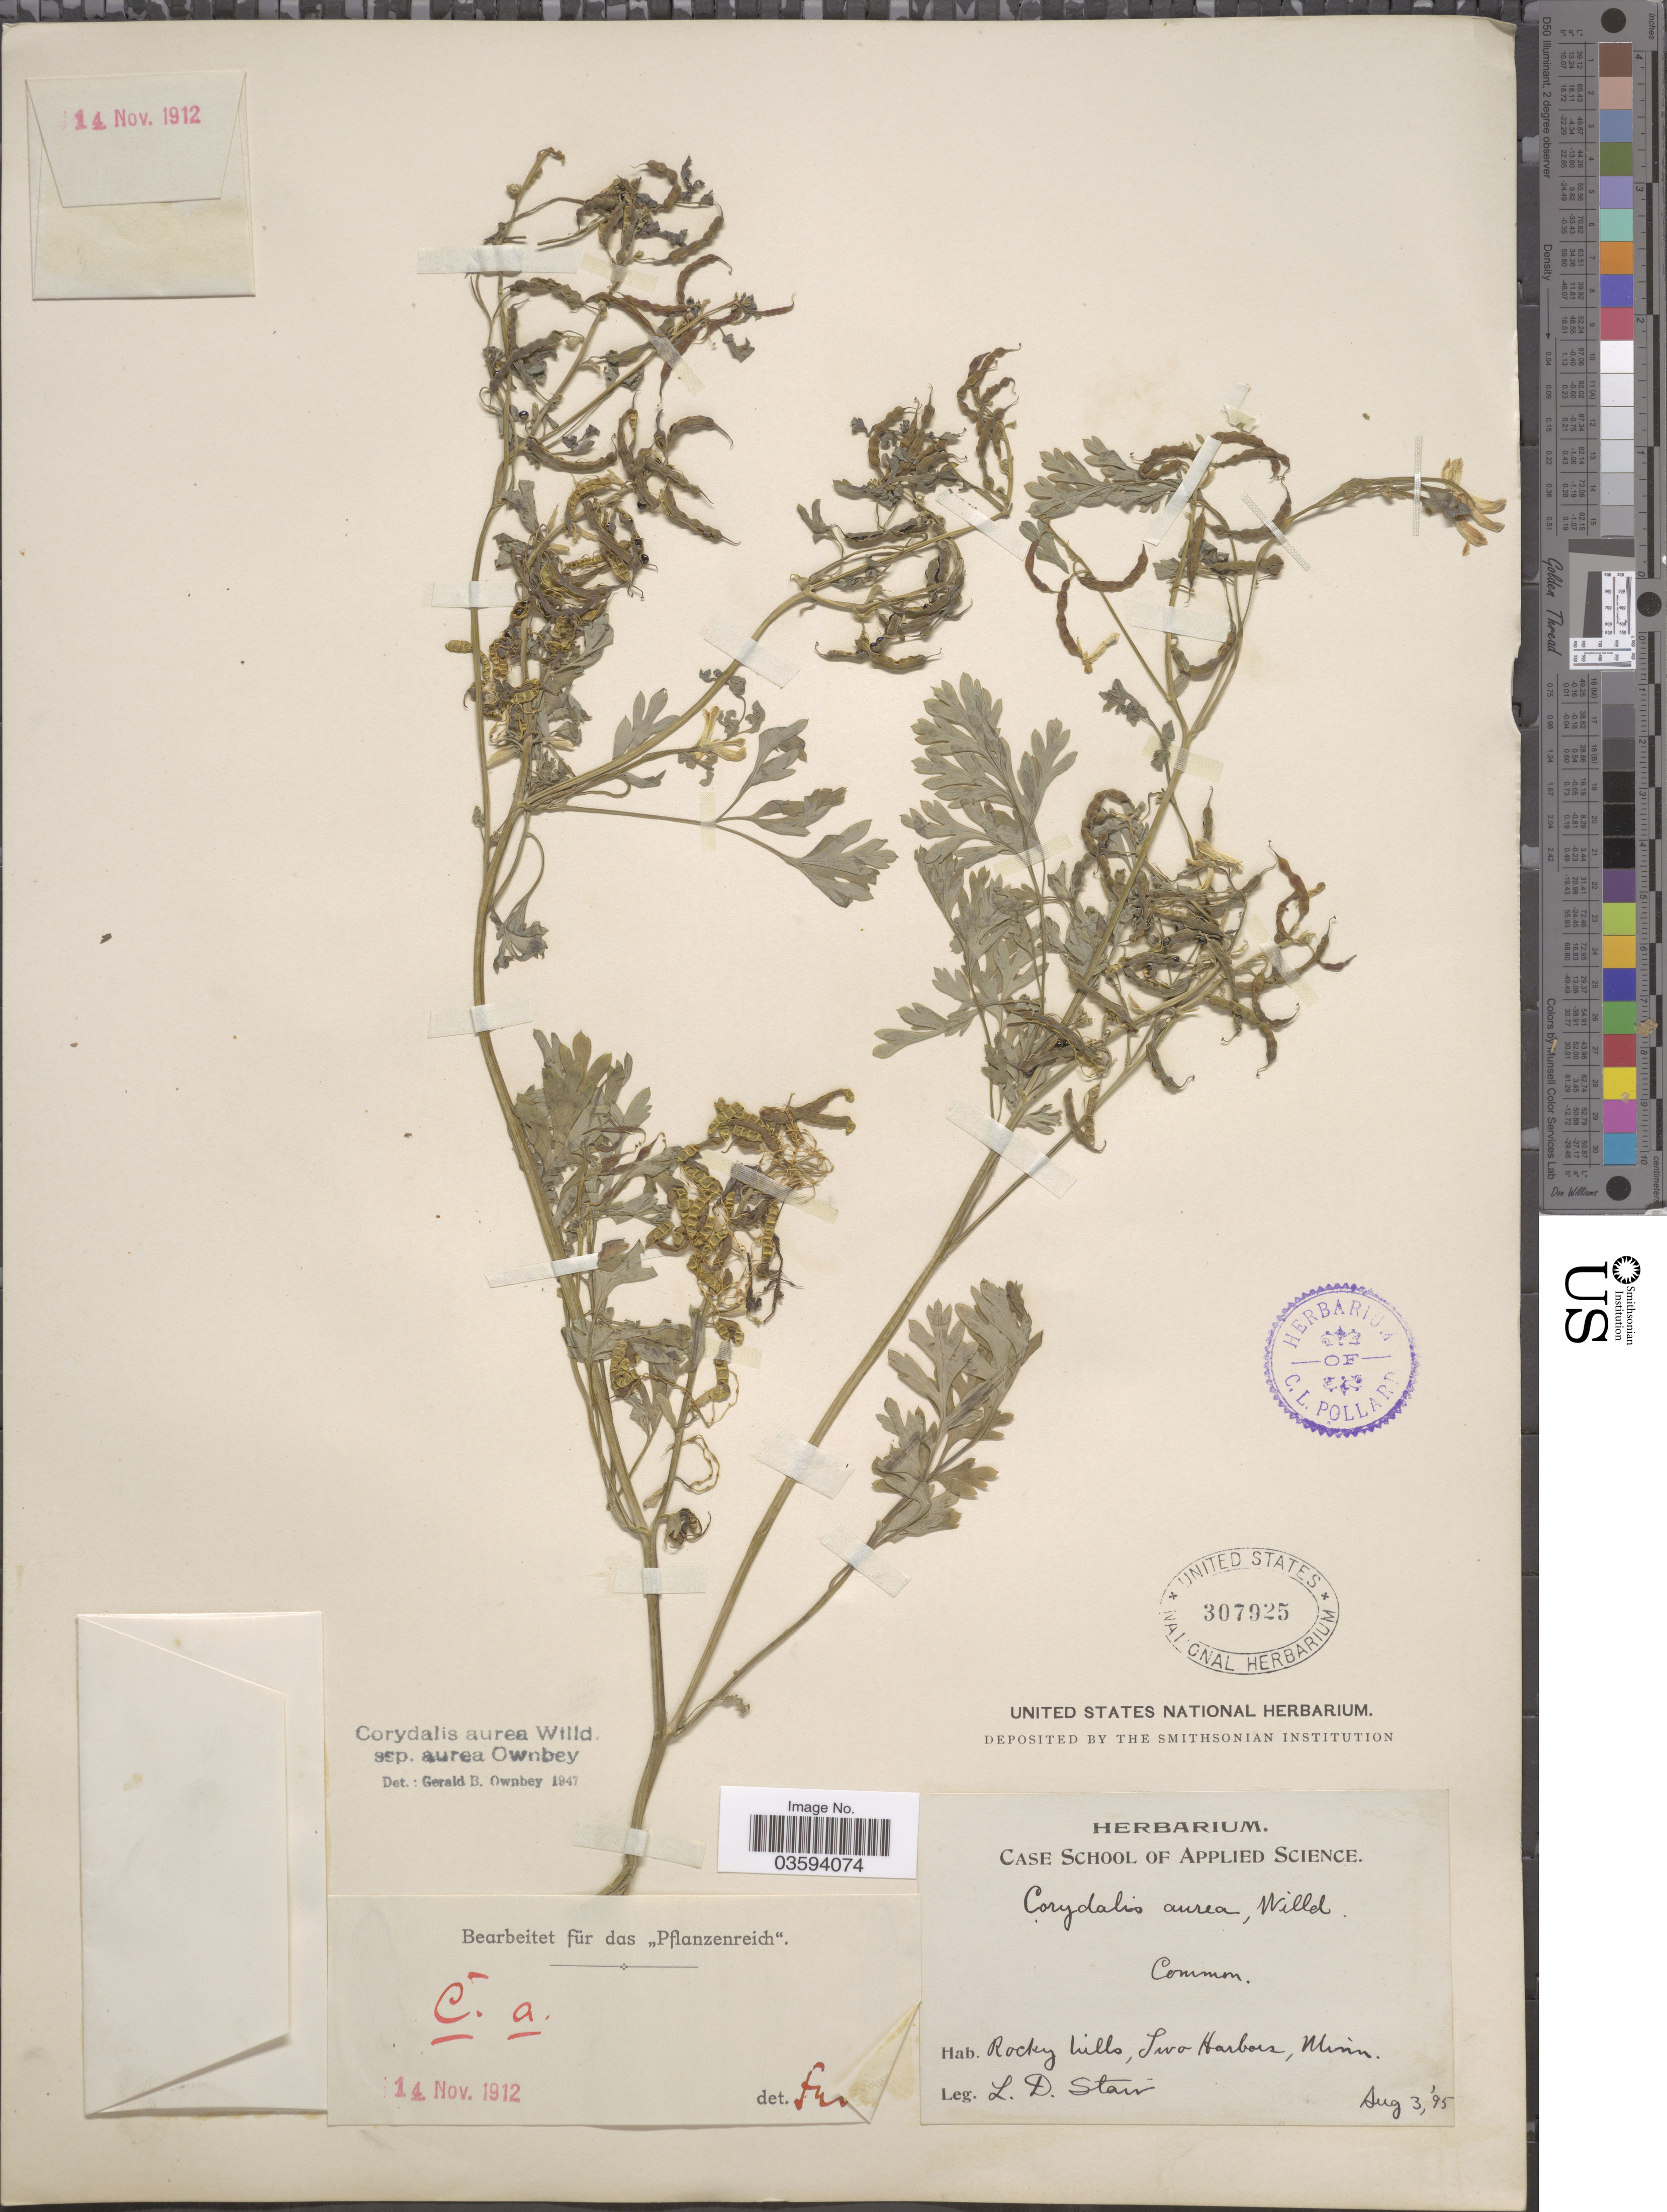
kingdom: Plantae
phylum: Tracheophyta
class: Magnoliopsida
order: Ranunculales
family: Papaveraceae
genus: Corydalis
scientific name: Corydalis aurea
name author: Willd.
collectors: L. Stair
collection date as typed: Transcribed d/m/y: 3/8/95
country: United States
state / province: Minnesota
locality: Rocky Hills, Two Harbors.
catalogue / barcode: US 307925